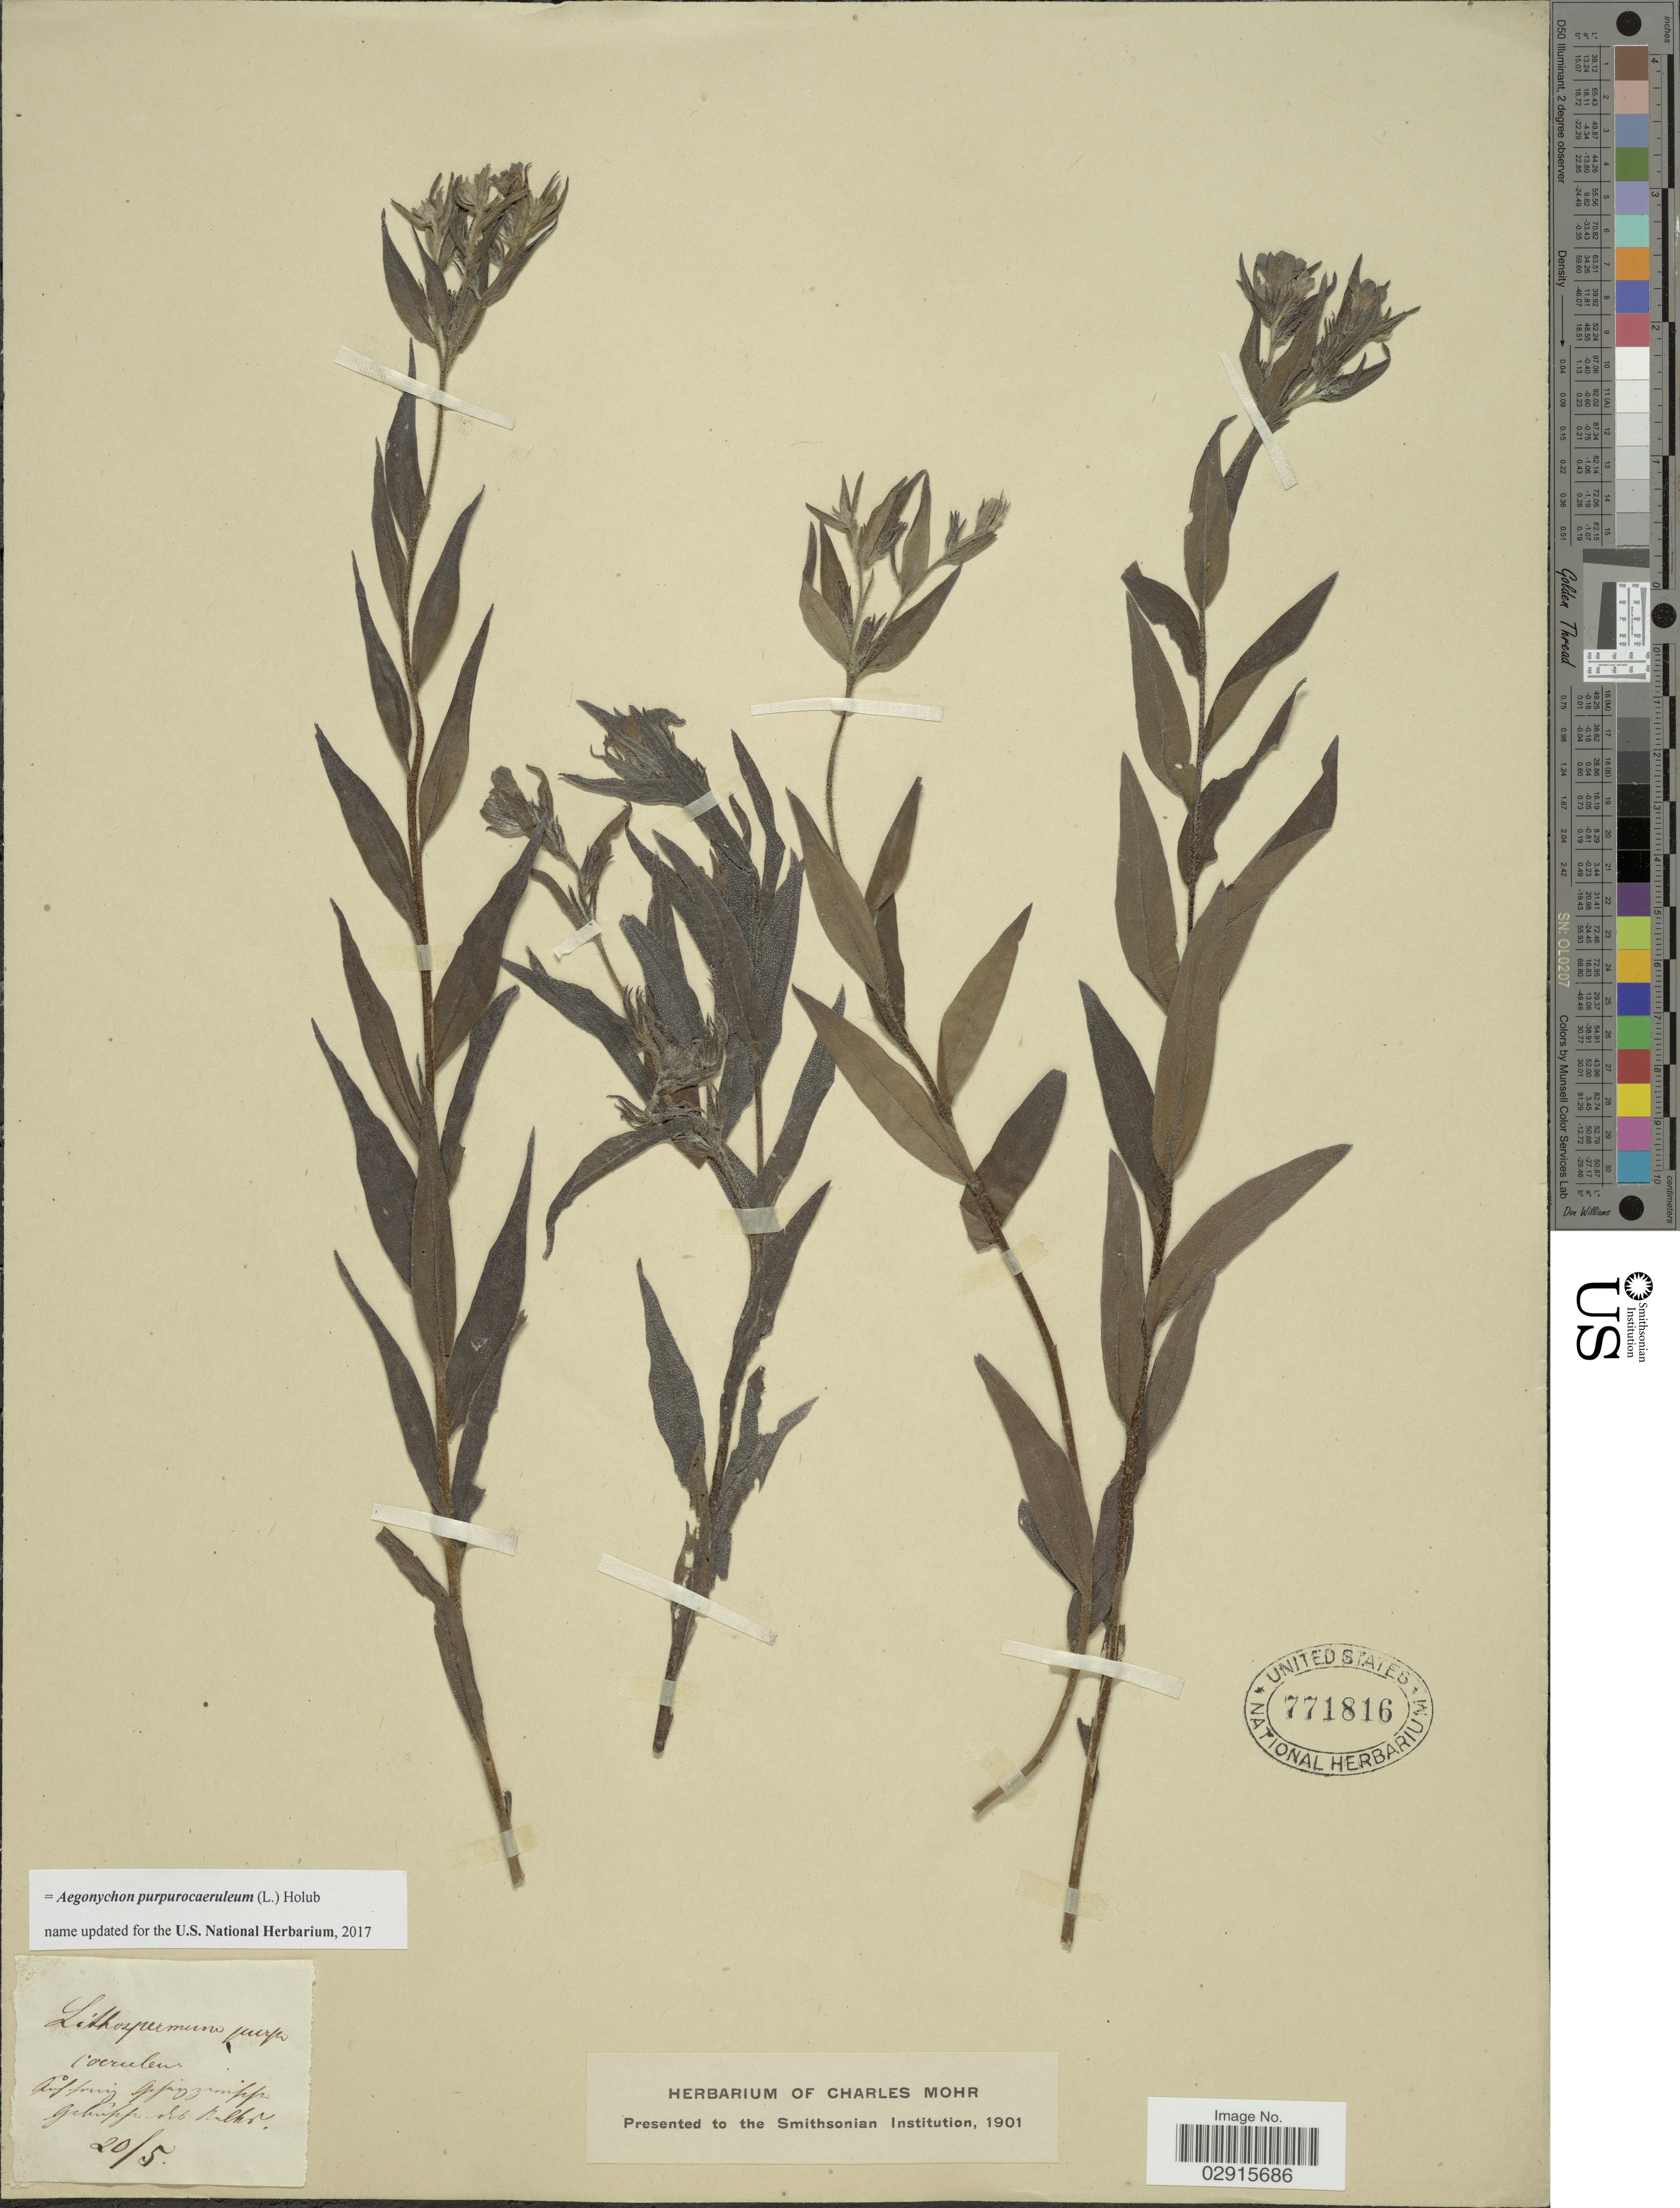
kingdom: Plantae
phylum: Tracheophyta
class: Magnoliopsida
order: Boraginales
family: Boraginaceae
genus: Aegonychon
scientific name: Aegonychon purpurocaeruleum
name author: (L.) Holub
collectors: ex herb. Charles Mohr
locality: Rufferig Gepaz zimfp Gehupp Ab Rulker. [interpreted]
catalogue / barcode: US 771816